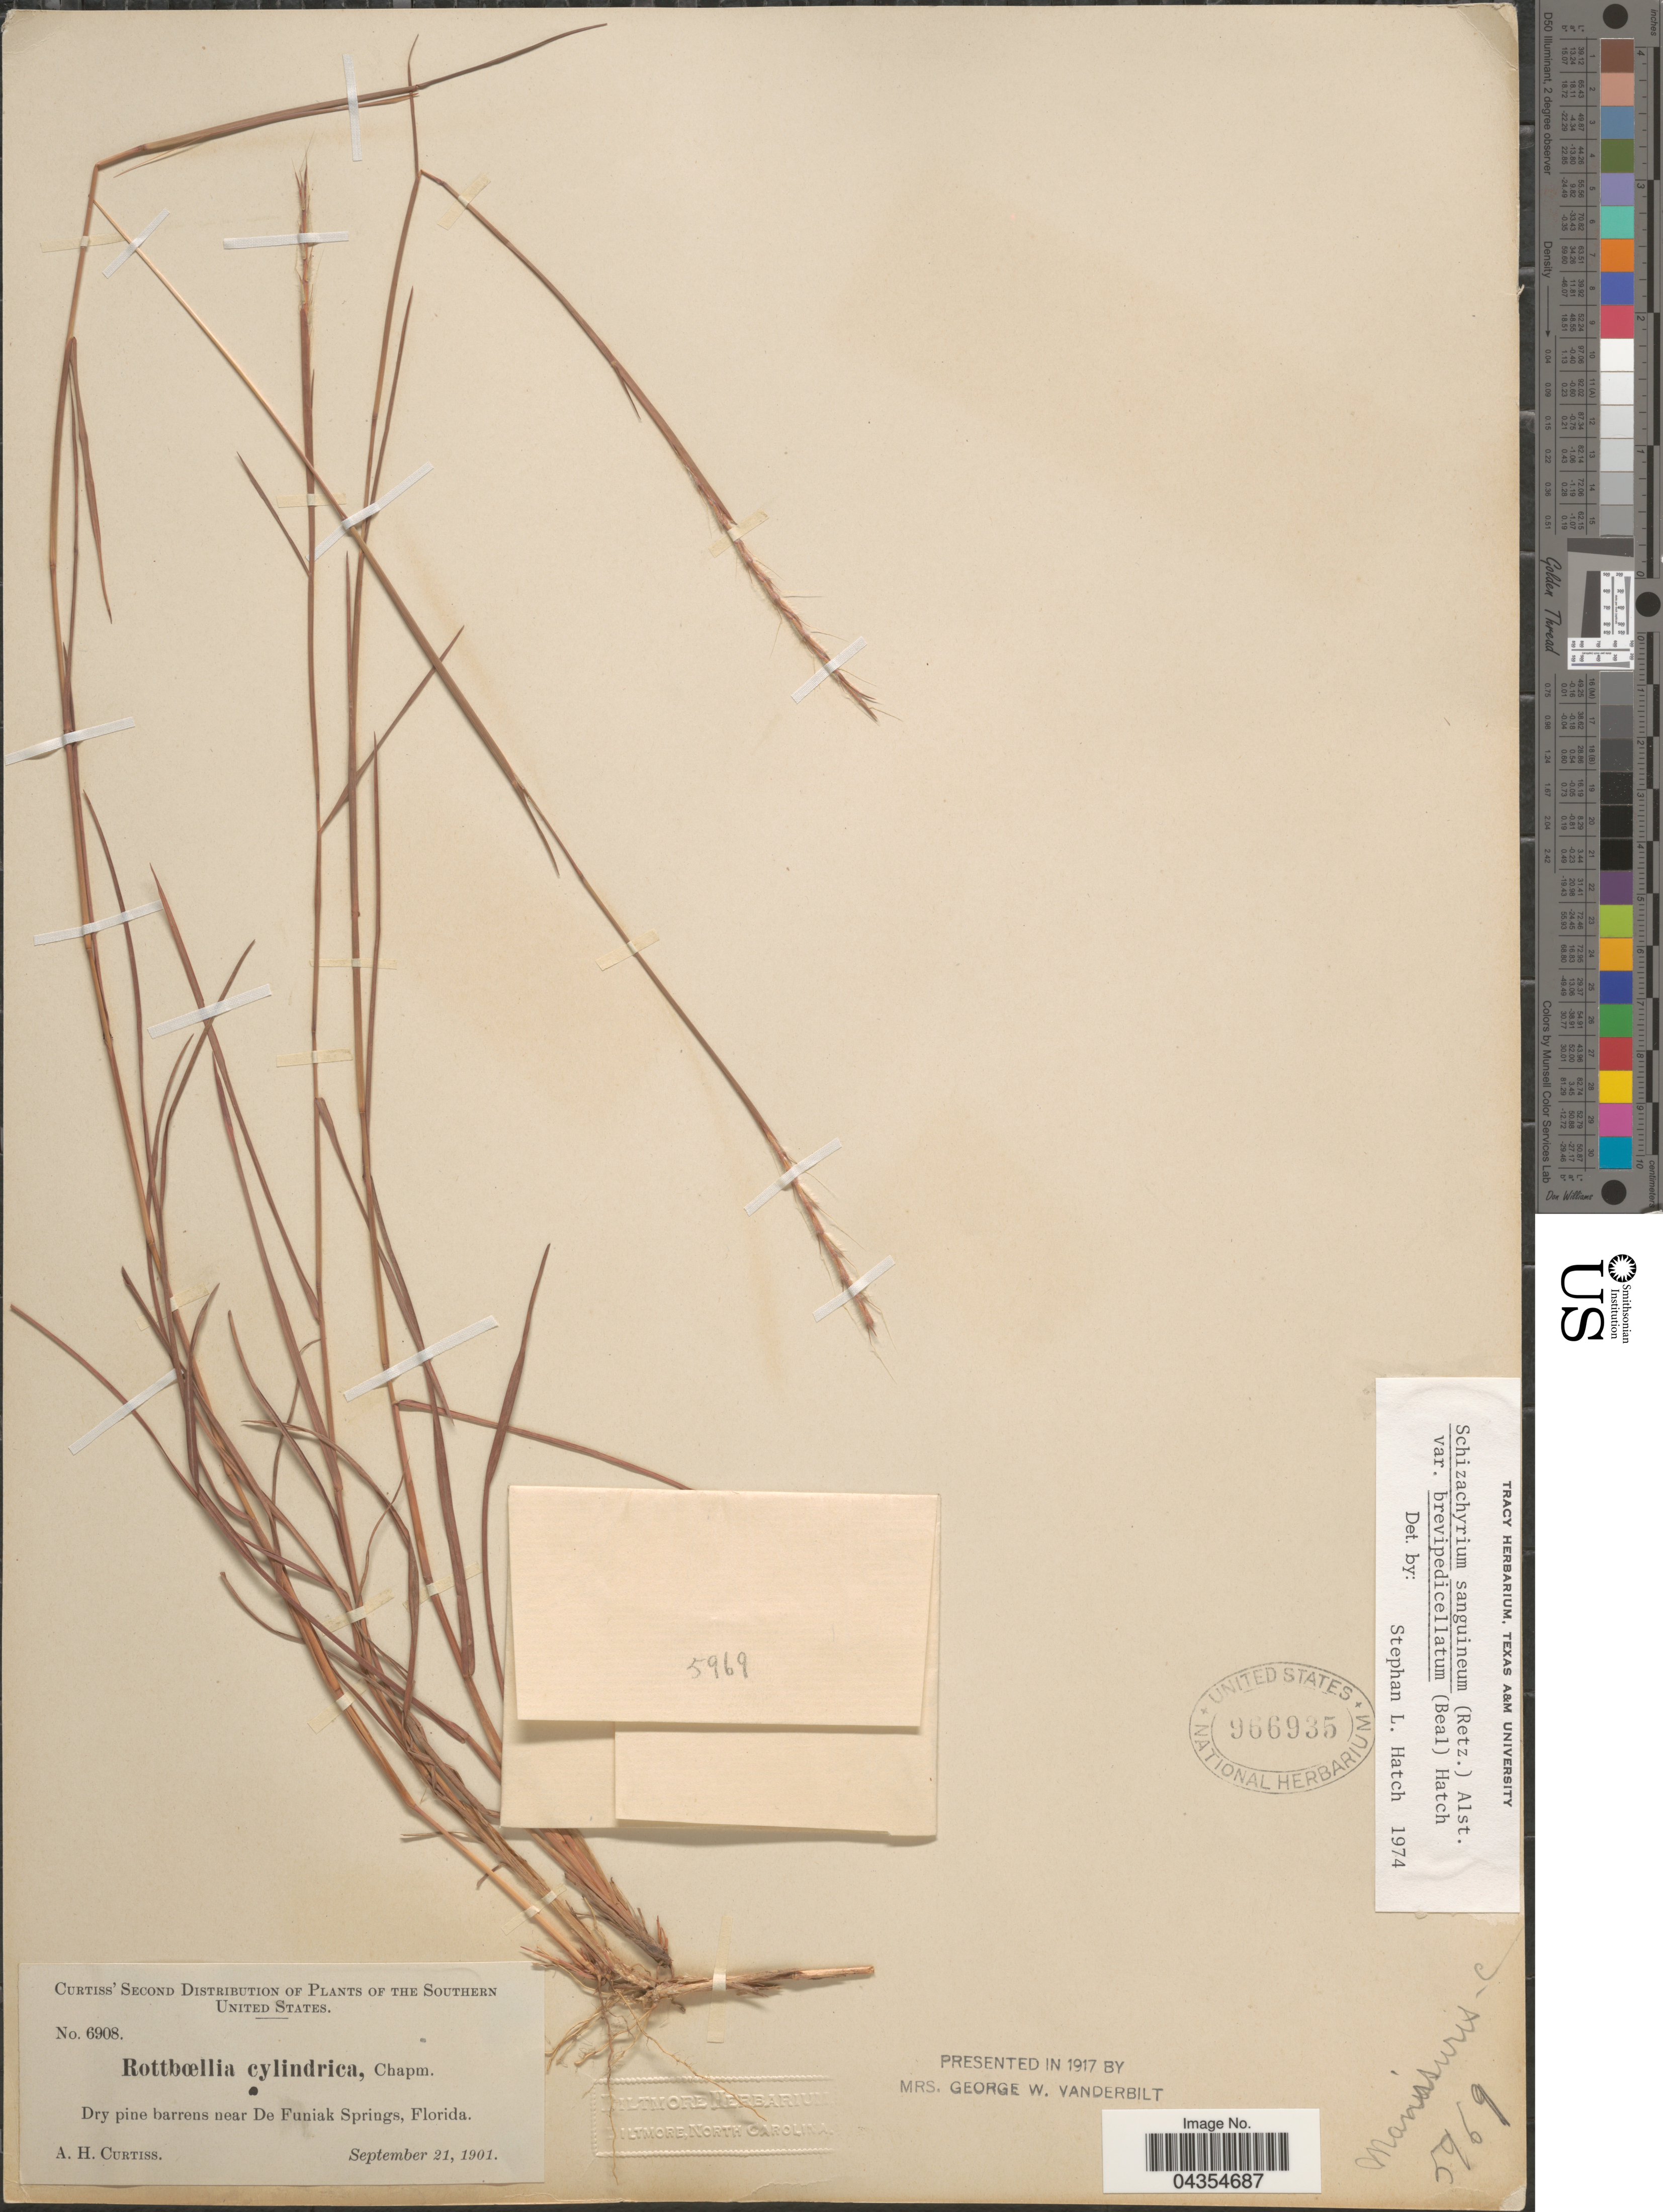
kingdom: Plantae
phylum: Tracheophyta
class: Liliopsida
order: Poales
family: Poaceae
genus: Schizachyrium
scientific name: Schizachyrium sanguineum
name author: (Retz.) Alston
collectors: A. H. Curtiss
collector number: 6908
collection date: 1901-09-21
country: United States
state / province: Florida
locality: Dry pine barrens near De Funiak Springs.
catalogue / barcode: US 966935